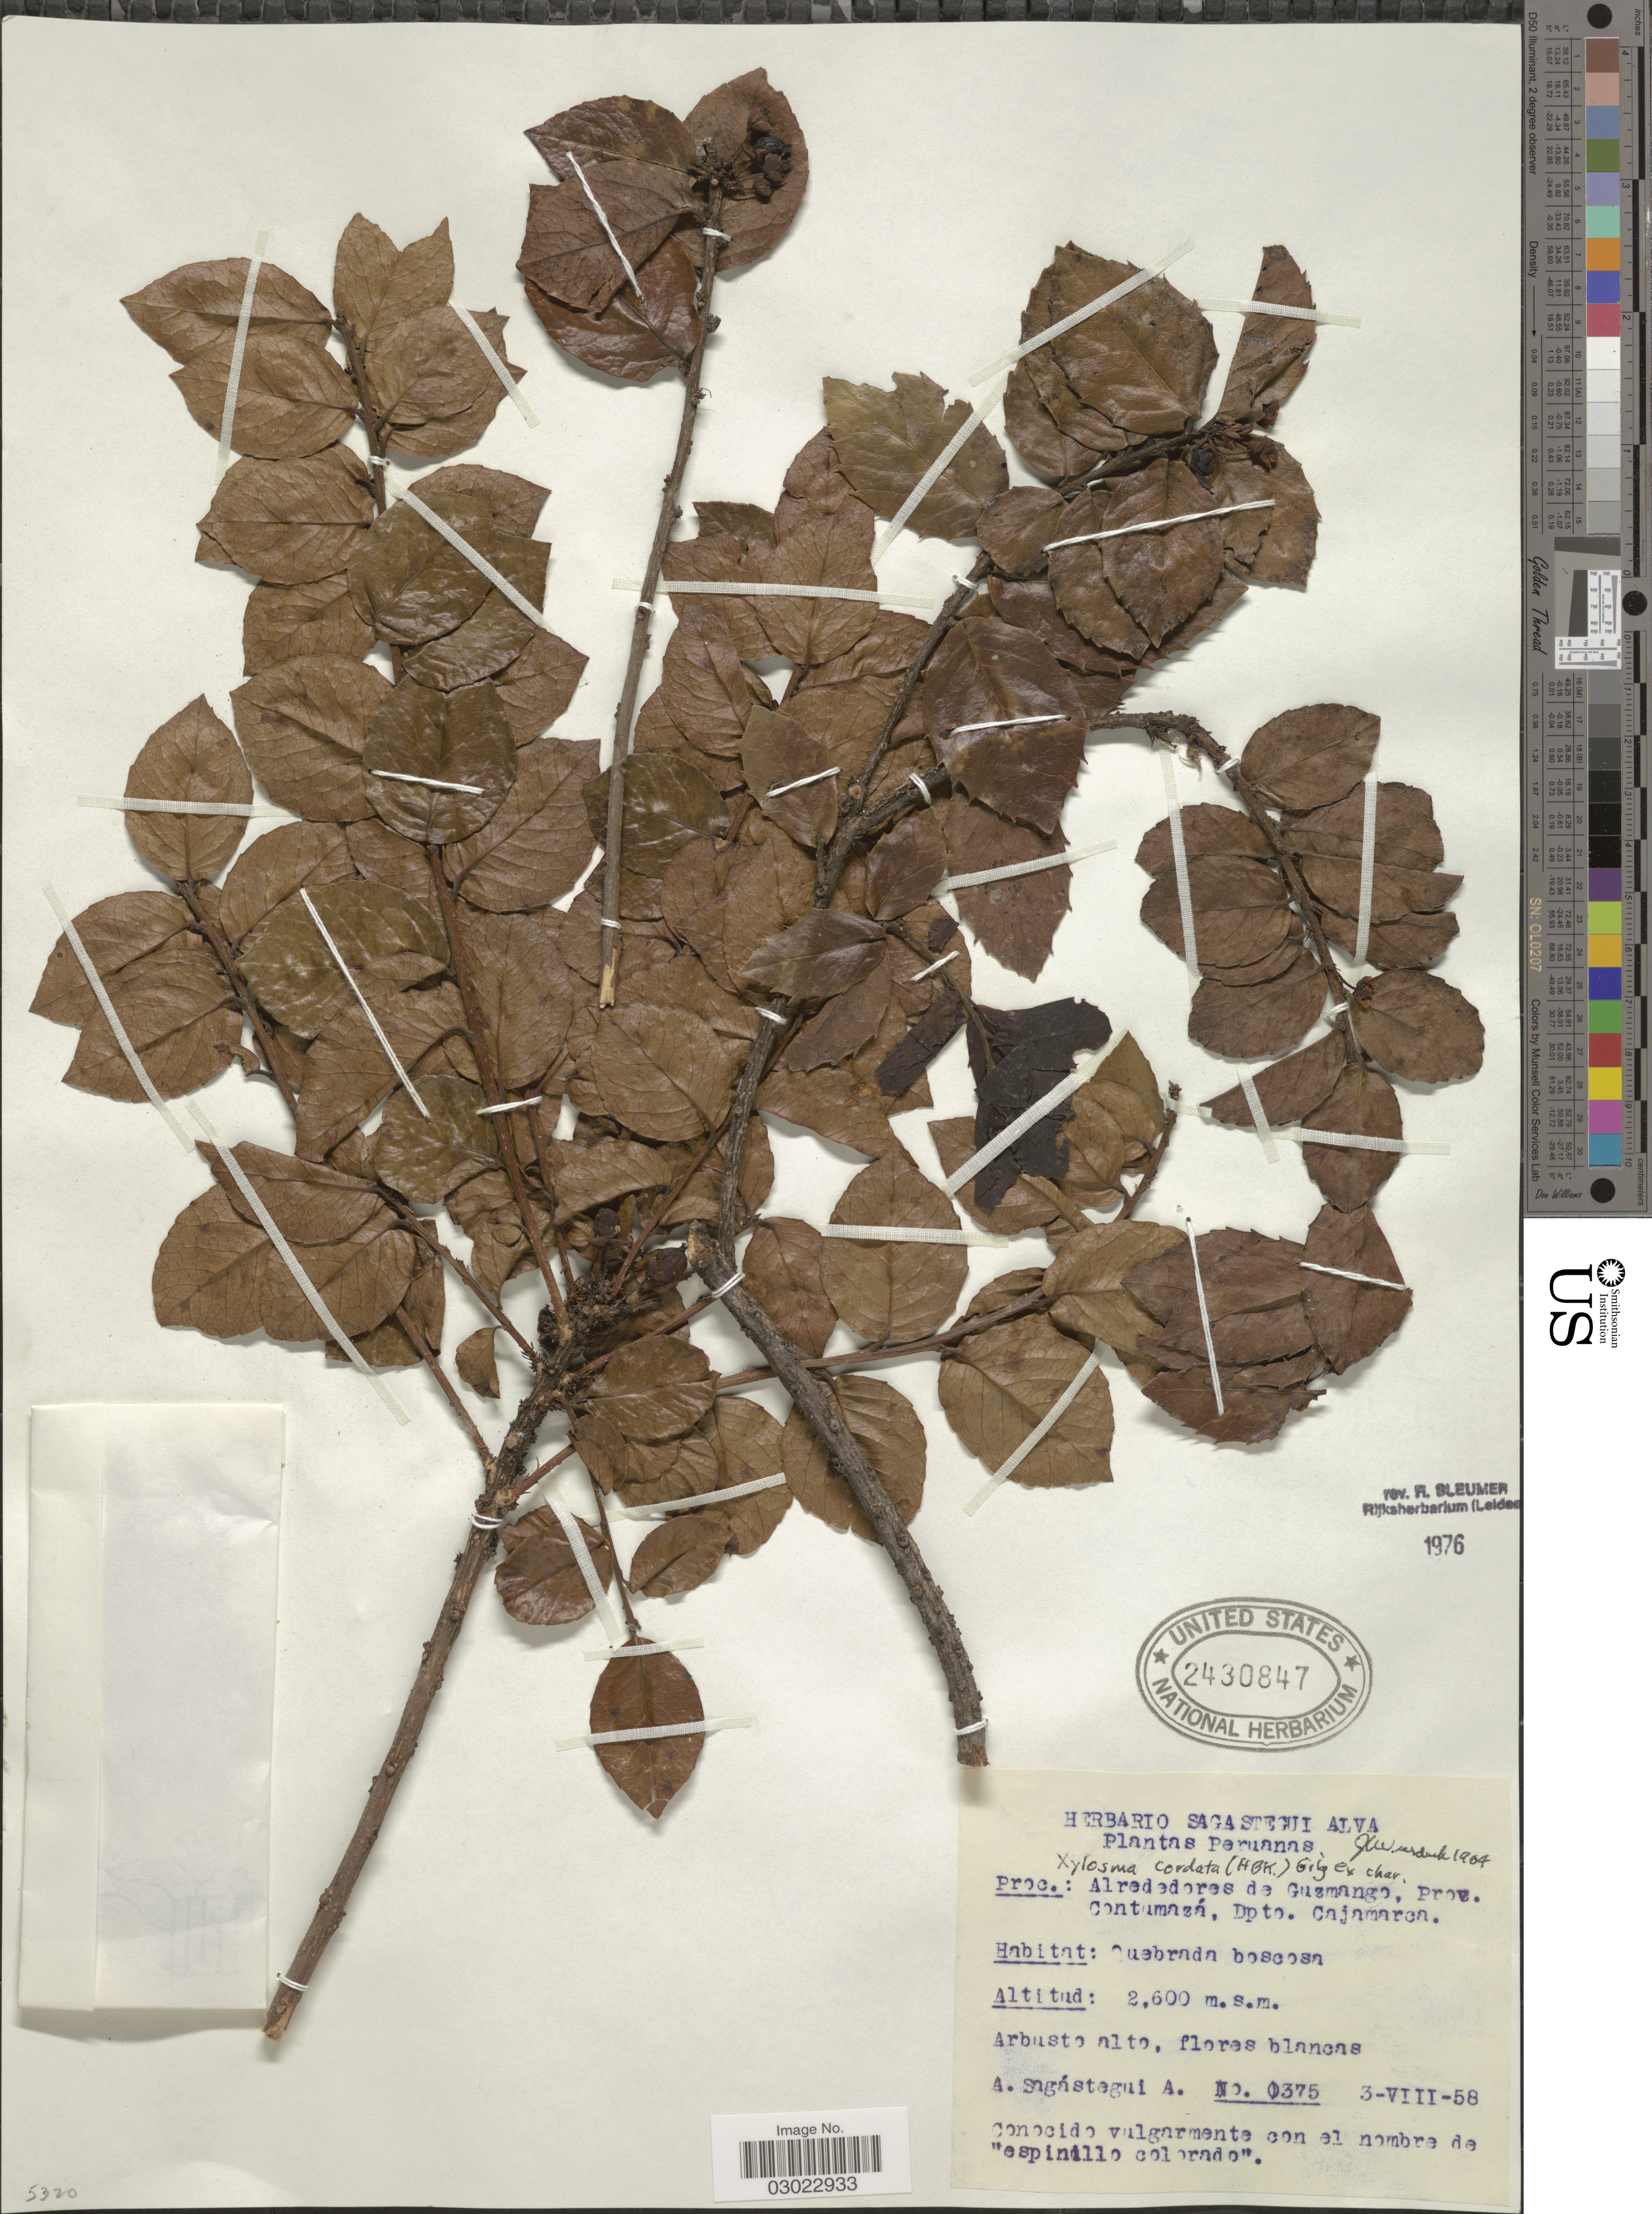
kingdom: Plantae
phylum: Tracheophyta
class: Magnoliopsida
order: Malpighiales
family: Salicaceae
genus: Xylosma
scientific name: Xylosma cordata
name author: (Kunth) Gilg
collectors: A. Sagástegui A.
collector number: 0375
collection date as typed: Transcribed d/m/y: 3/8/58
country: Peru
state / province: Cajamarca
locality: Alrededores de Guzmango, Prov. Contumazá, Dpto. Cajamarca.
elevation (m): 2600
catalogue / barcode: US 2430847